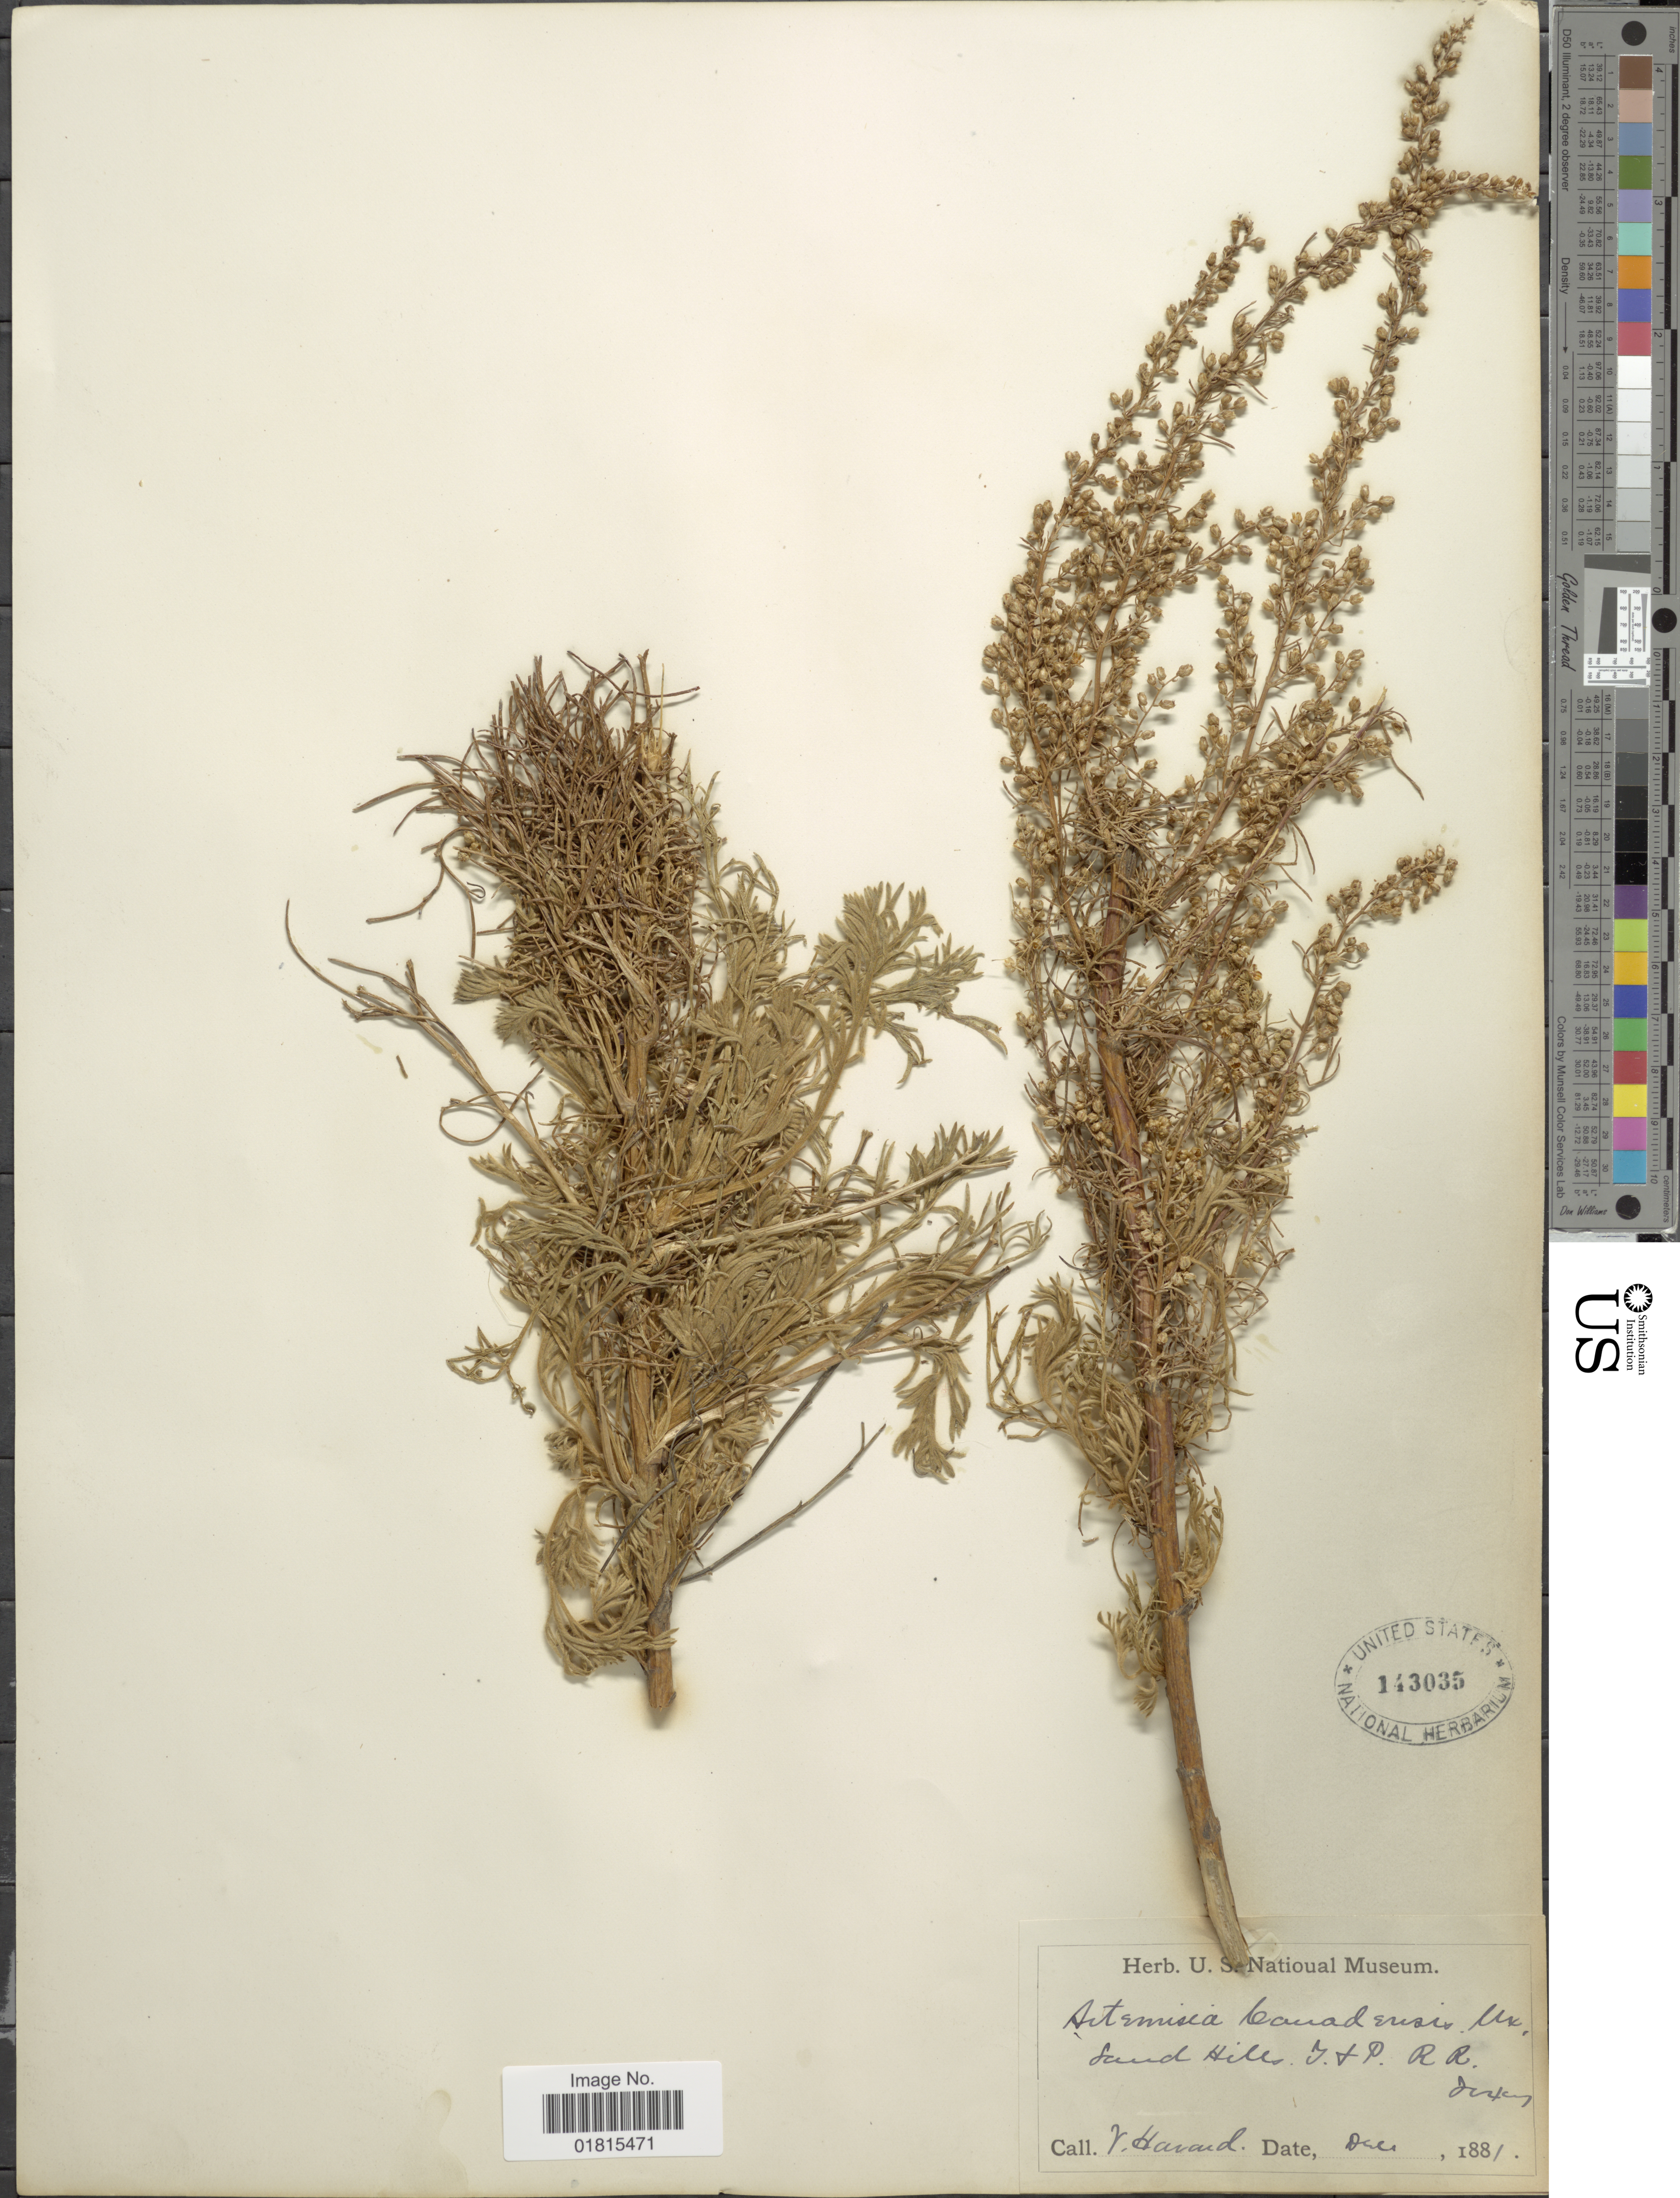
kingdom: Plantae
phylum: Tracheophyta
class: Magnoliopsida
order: Asterales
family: Asteraceae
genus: Artemisia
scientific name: Artemisia filifolia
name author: Torr.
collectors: V. Havard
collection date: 1881-12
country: United States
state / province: Texas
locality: Sand Hills, I. & P. RR.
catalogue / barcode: US 143035